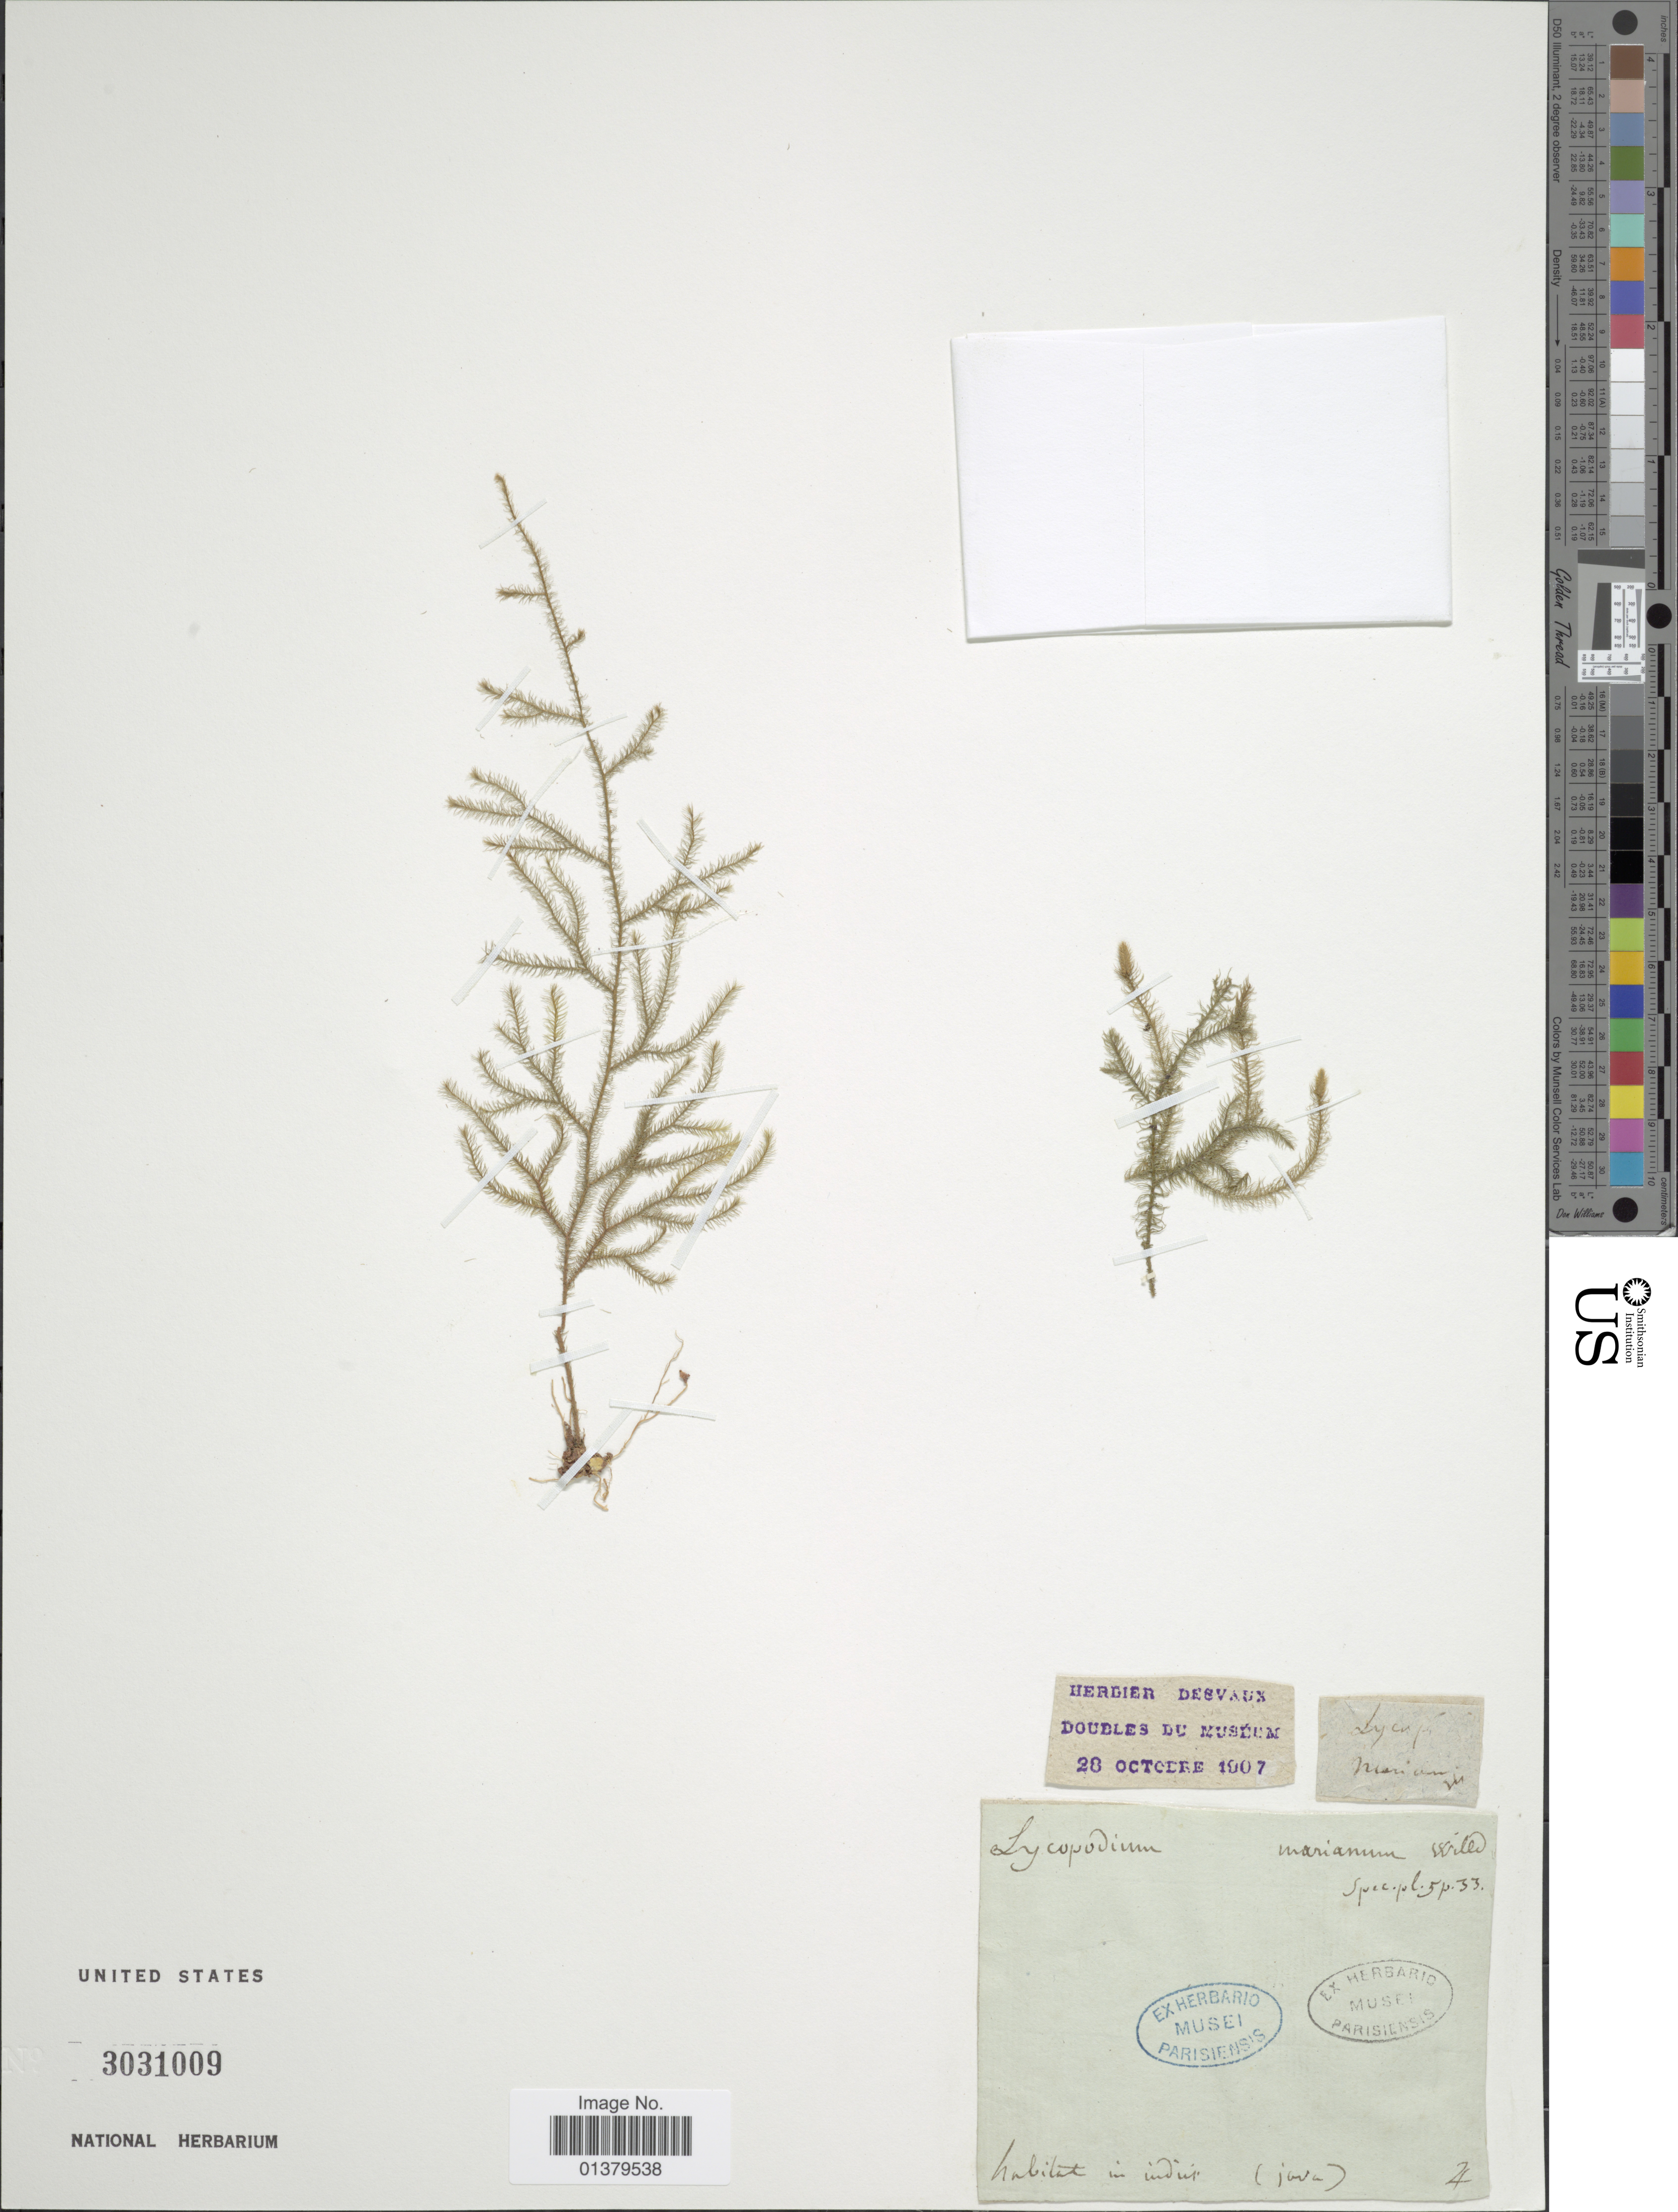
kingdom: Plantae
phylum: Tracheophyta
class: Lycopodiopsida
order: Lycopodiales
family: Lycopodiaceae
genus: Palhinhaea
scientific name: Palhinhaea cernua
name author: (L.) Vasc. & Franco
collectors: ex herb. Desvaux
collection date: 1907-10-28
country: Indonesia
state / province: Java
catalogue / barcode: US 3031009